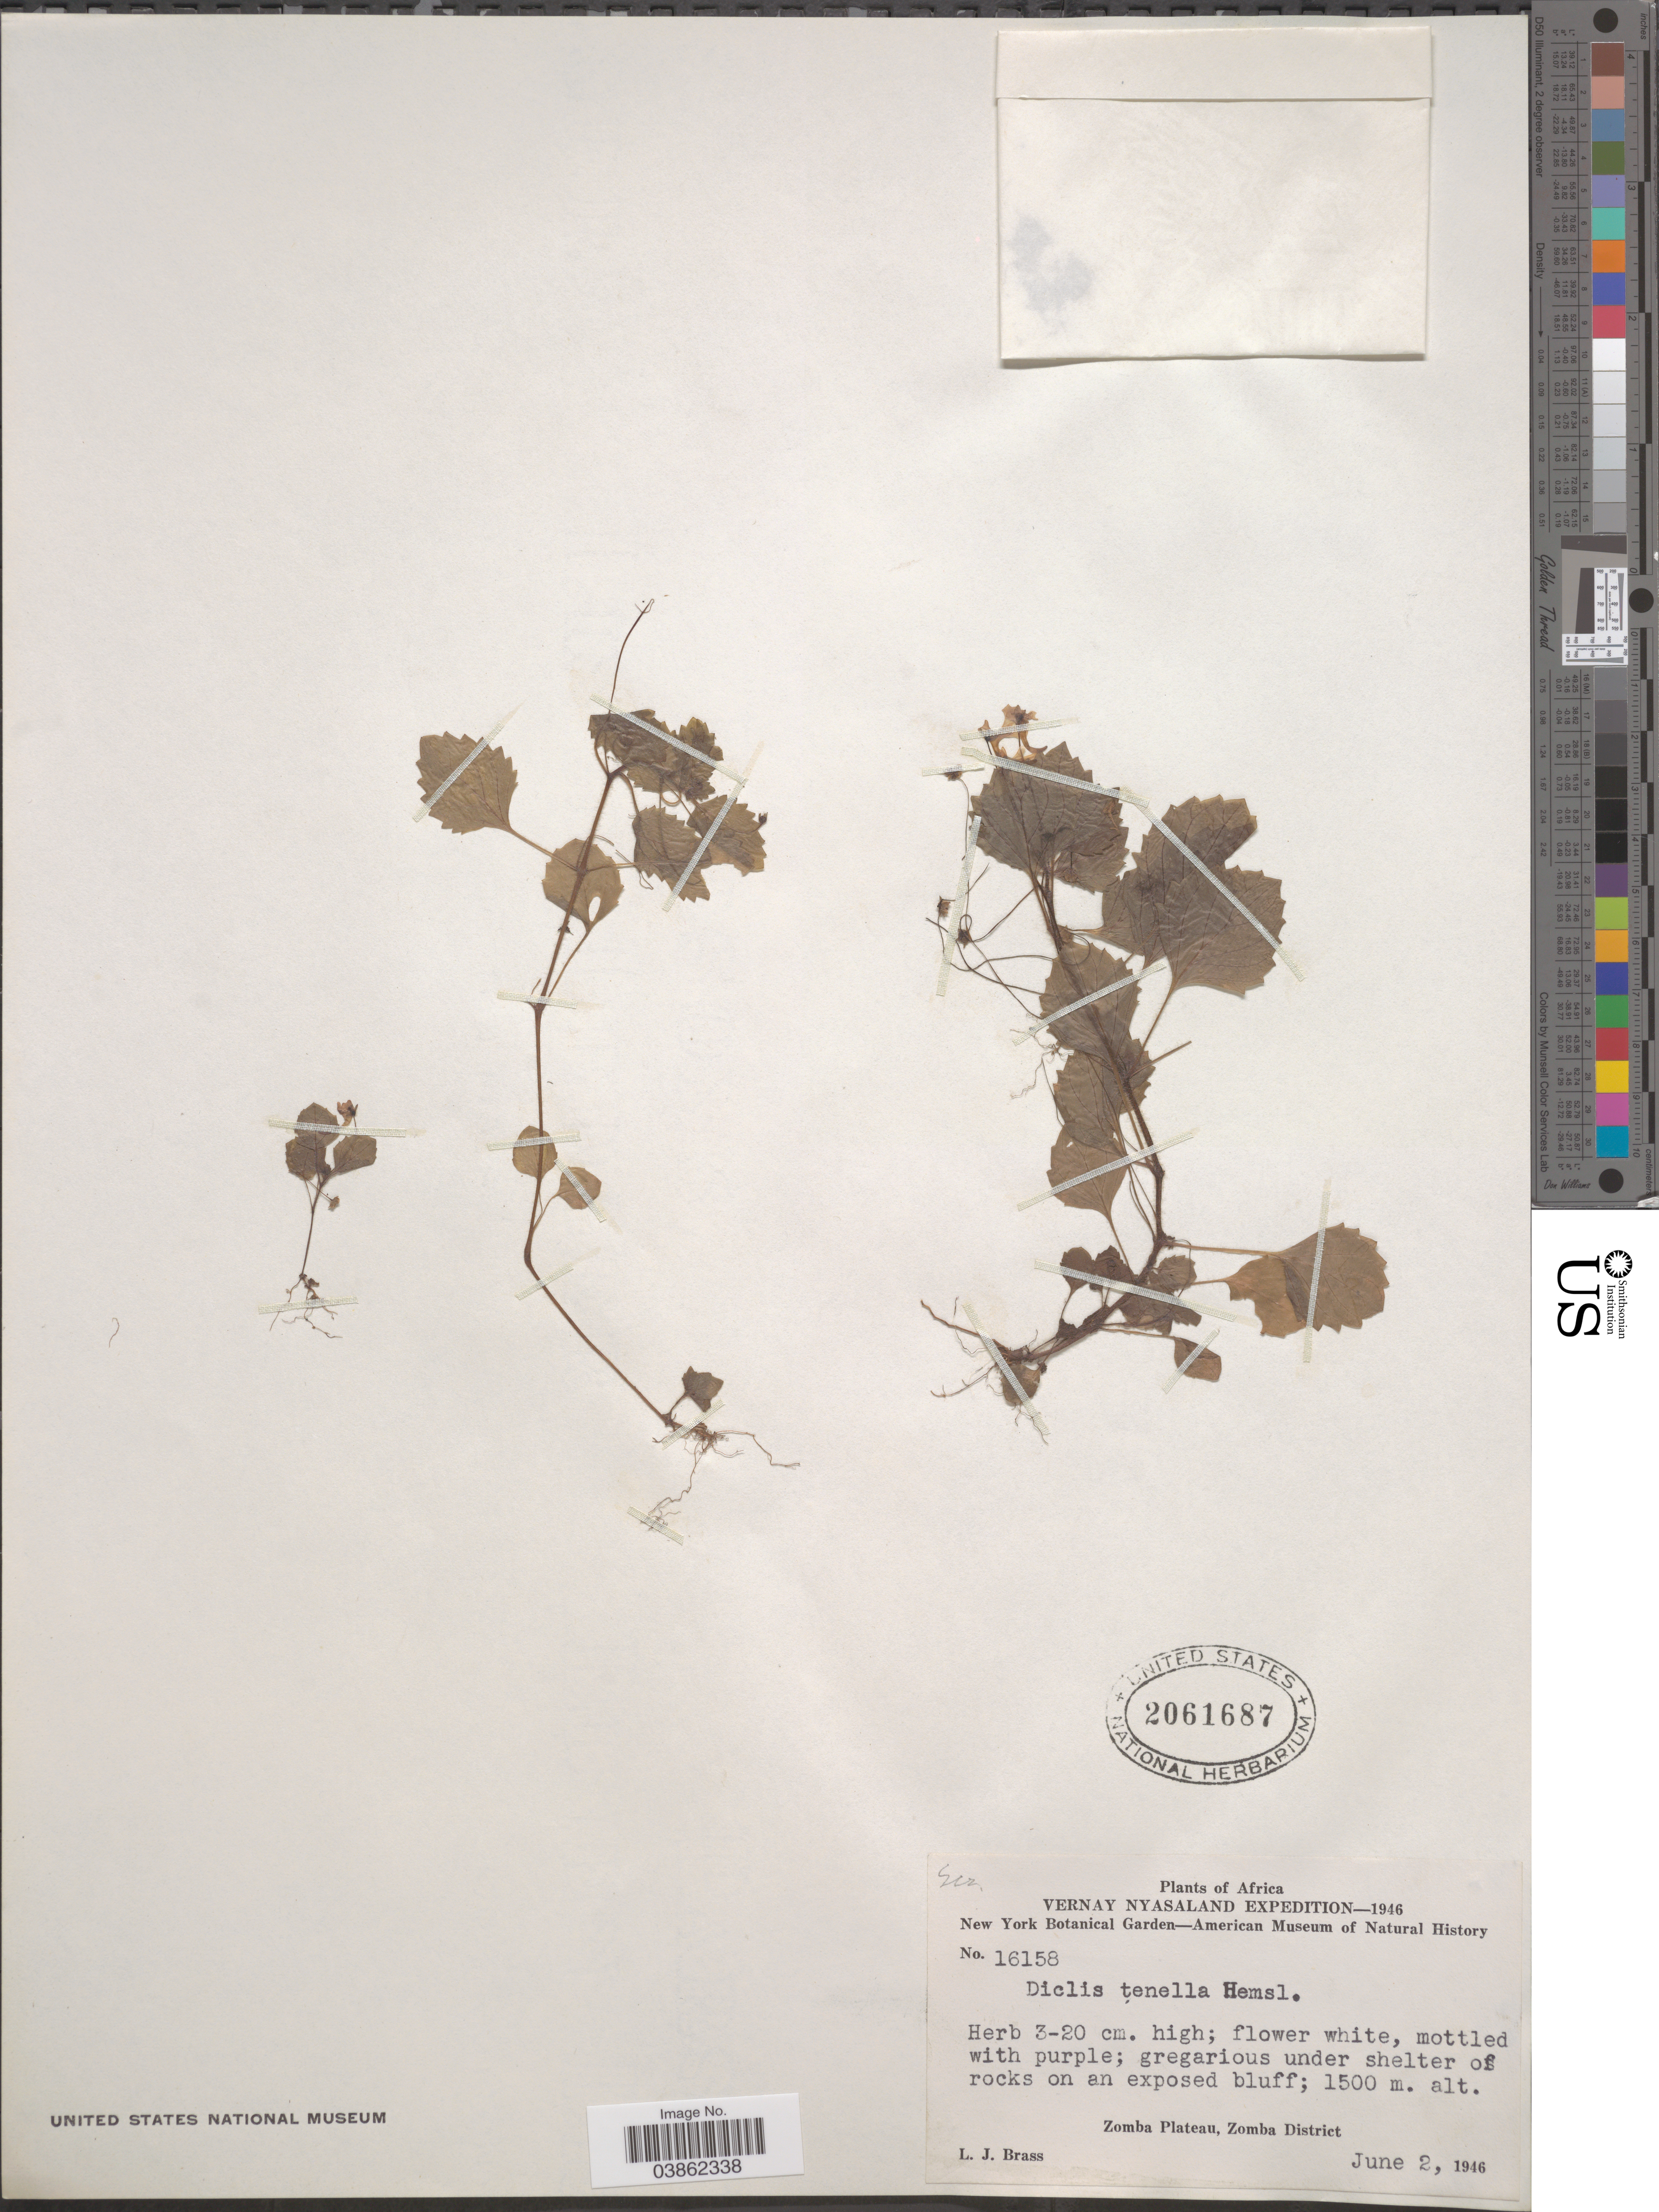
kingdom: Plantae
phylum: Tracheophyta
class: Magnoliopsida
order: Lamiales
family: Scrophulariaceae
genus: Diclis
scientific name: Diclis tenella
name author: Hemsl.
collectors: L. J. Brass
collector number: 16158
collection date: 1946-06-02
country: Malawi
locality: Vernay Nyasaland. Zomba Plateau, Zomba District.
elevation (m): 1500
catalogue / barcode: US 2061687